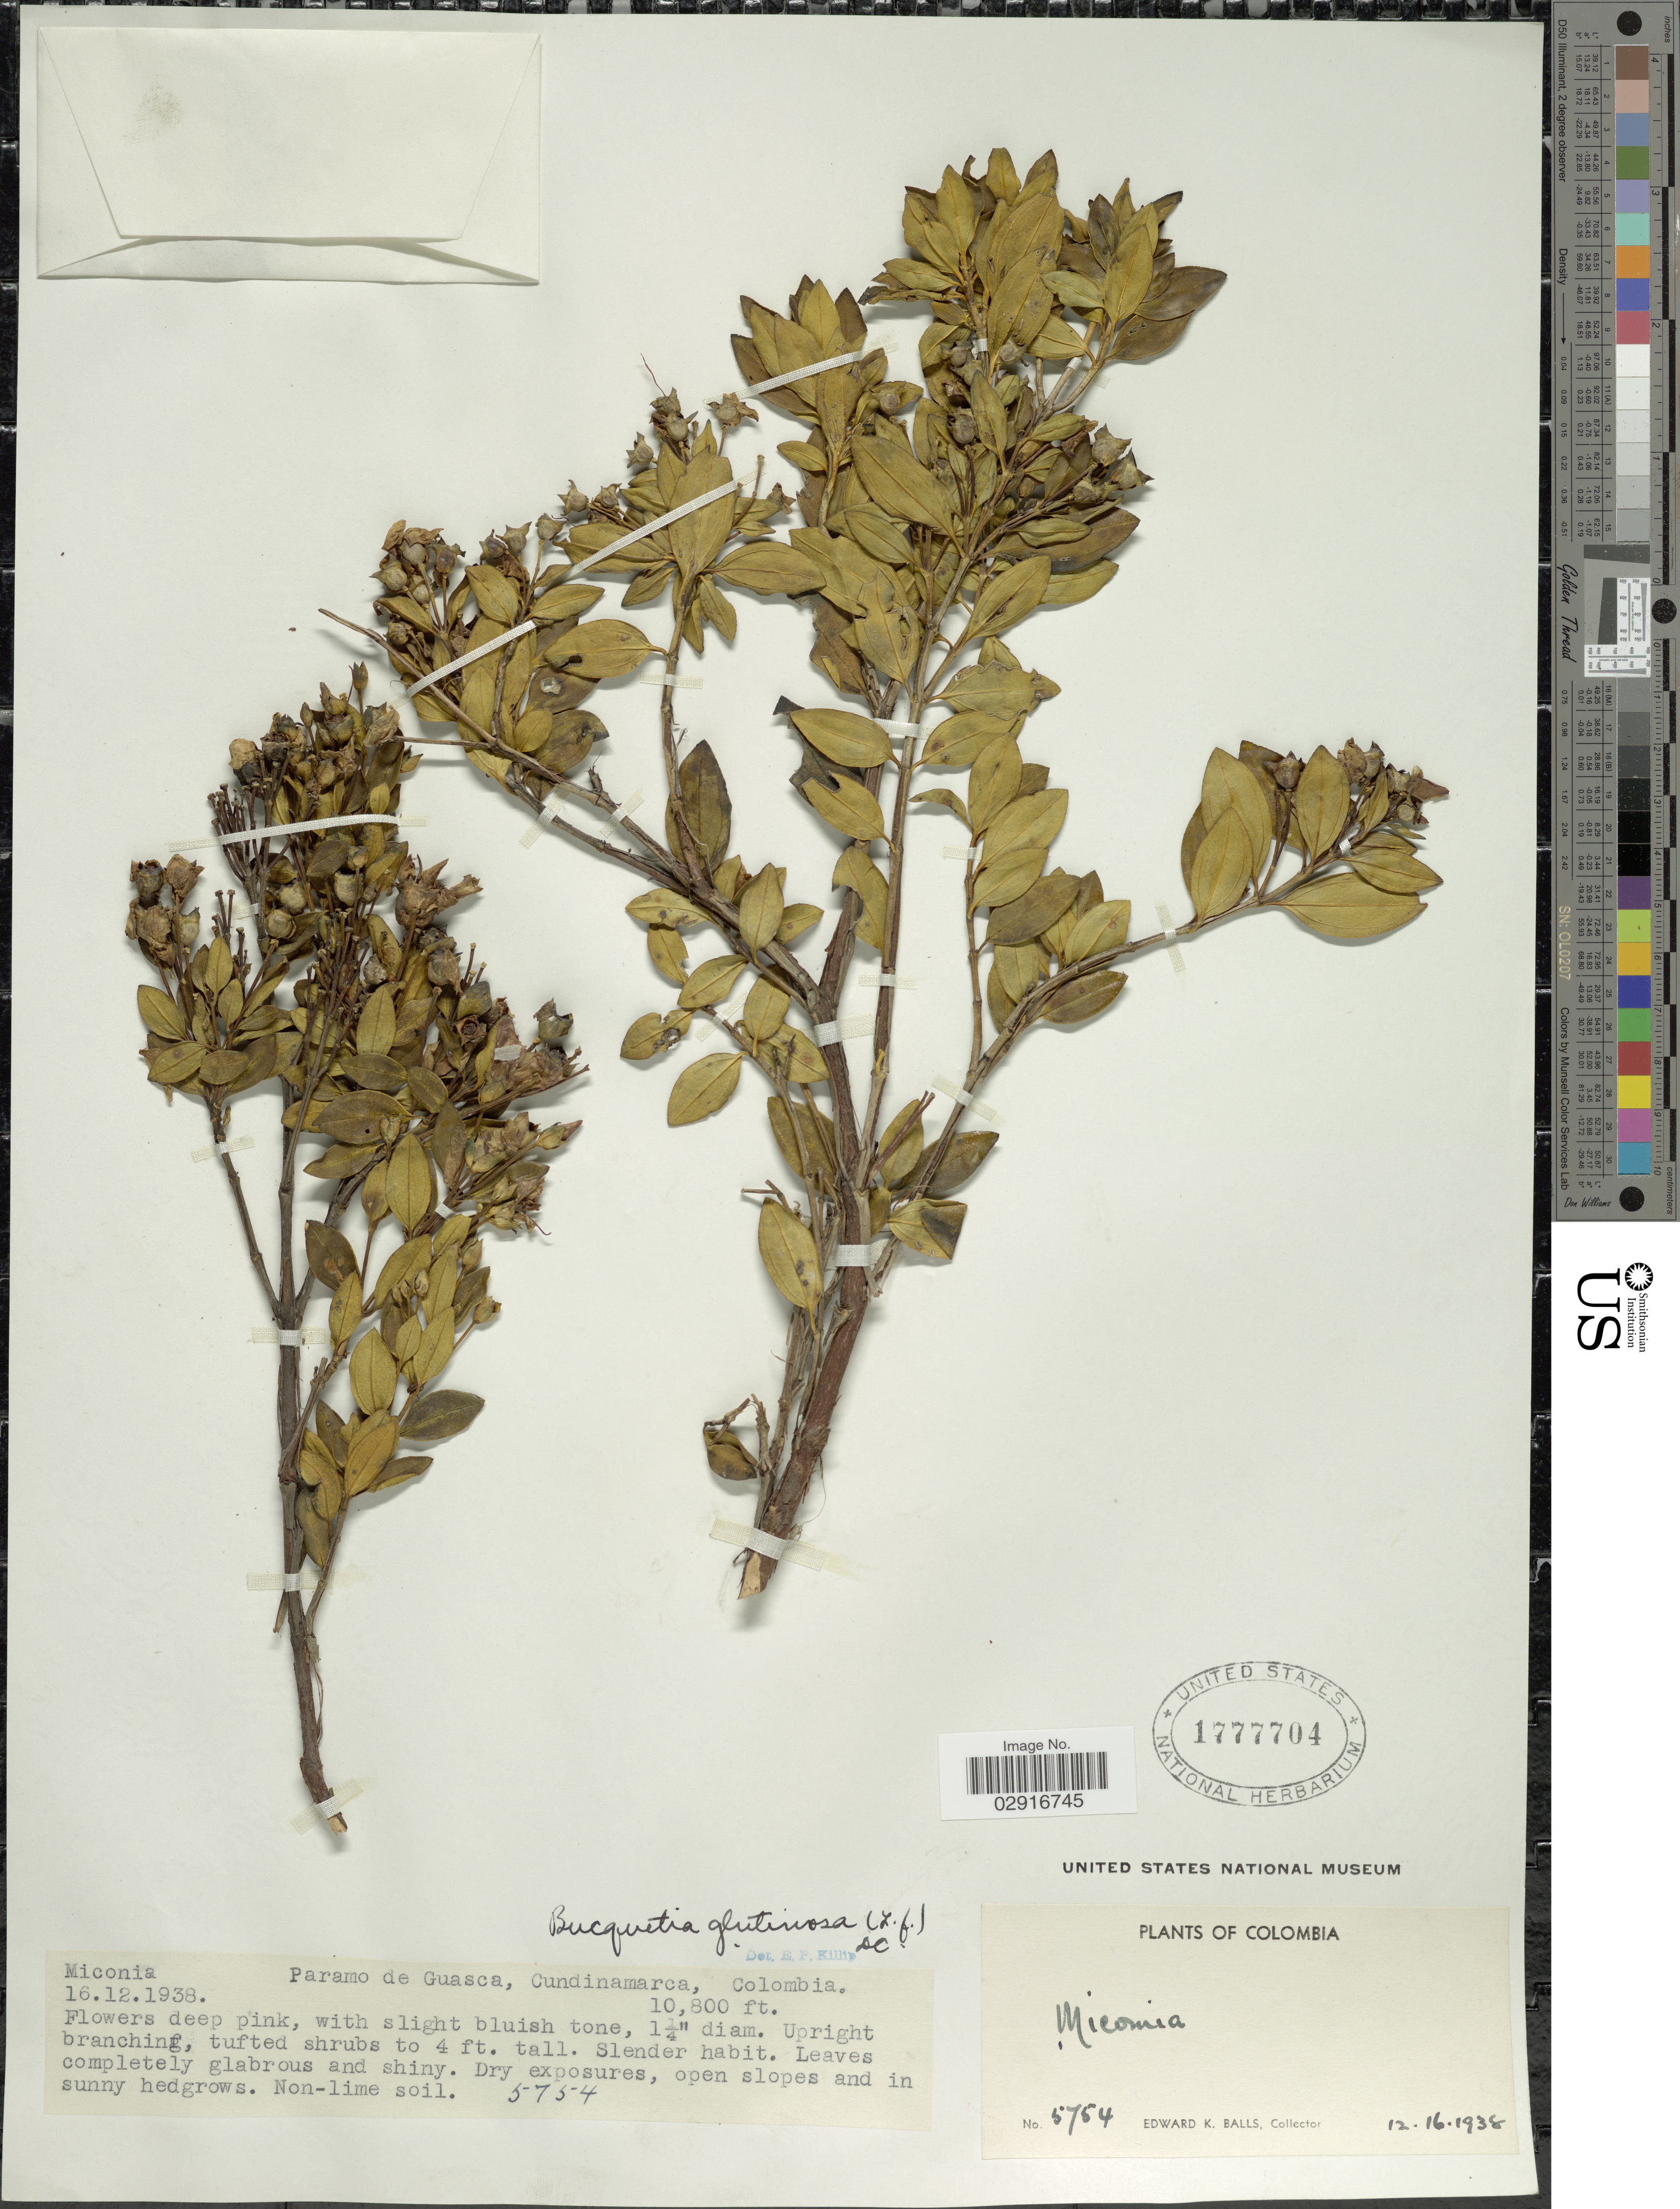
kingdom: Plantae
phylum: Tracheophyta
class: Magnoliopsida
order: Myrtales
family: Melastomataceae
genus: Bucquetia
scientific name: Bucquetia glutinosa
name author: DC.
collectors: E. K. Balls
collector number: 5754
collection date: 1938-12-16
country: Colombia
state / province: Cundinamarca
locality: Paramo de Guasca.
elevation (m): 3292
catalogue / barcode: US 1777704